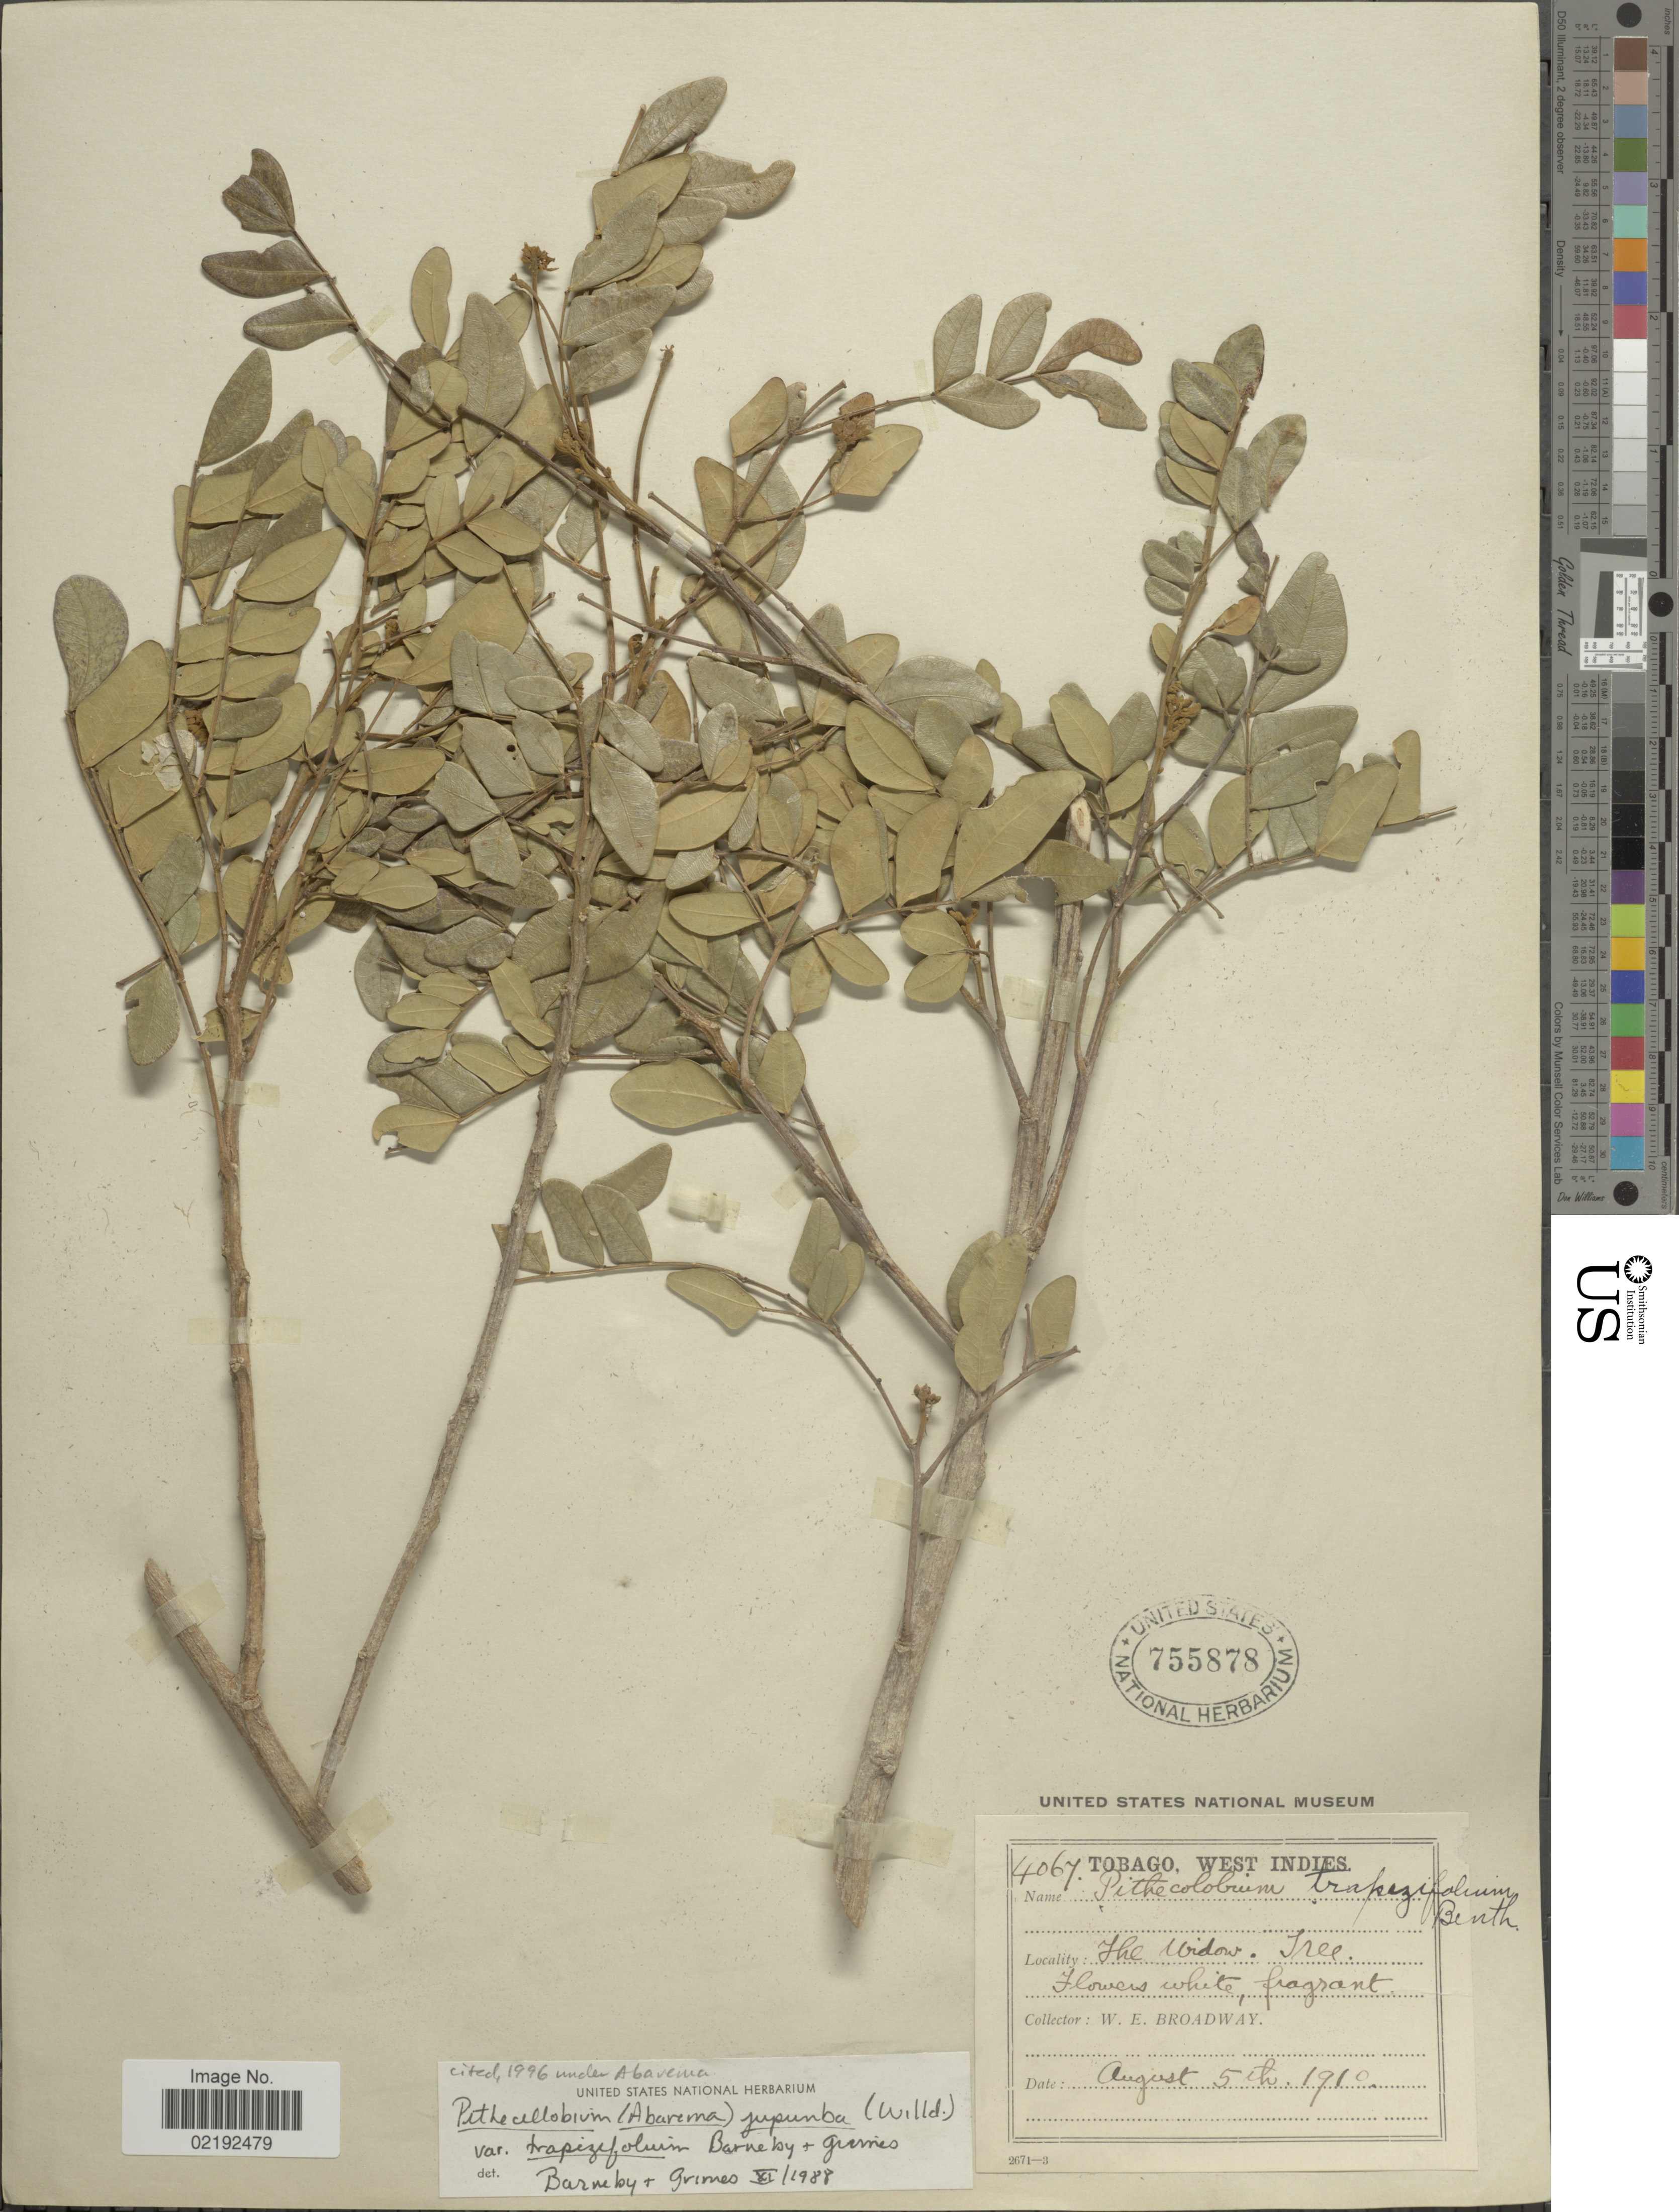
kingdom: Plantae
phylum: Tracheophyta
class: Magnoliopsida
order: Fabales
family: Fabaceae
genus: Jupunba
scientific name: Jupunba trapezifolia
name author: (Vahl) Moldenke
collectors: W. E. Broadway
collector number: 4067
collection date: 1910-08-05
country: Trinidad and Tobago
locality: Tobago, West Indies, The Widow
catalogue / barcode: US 755878